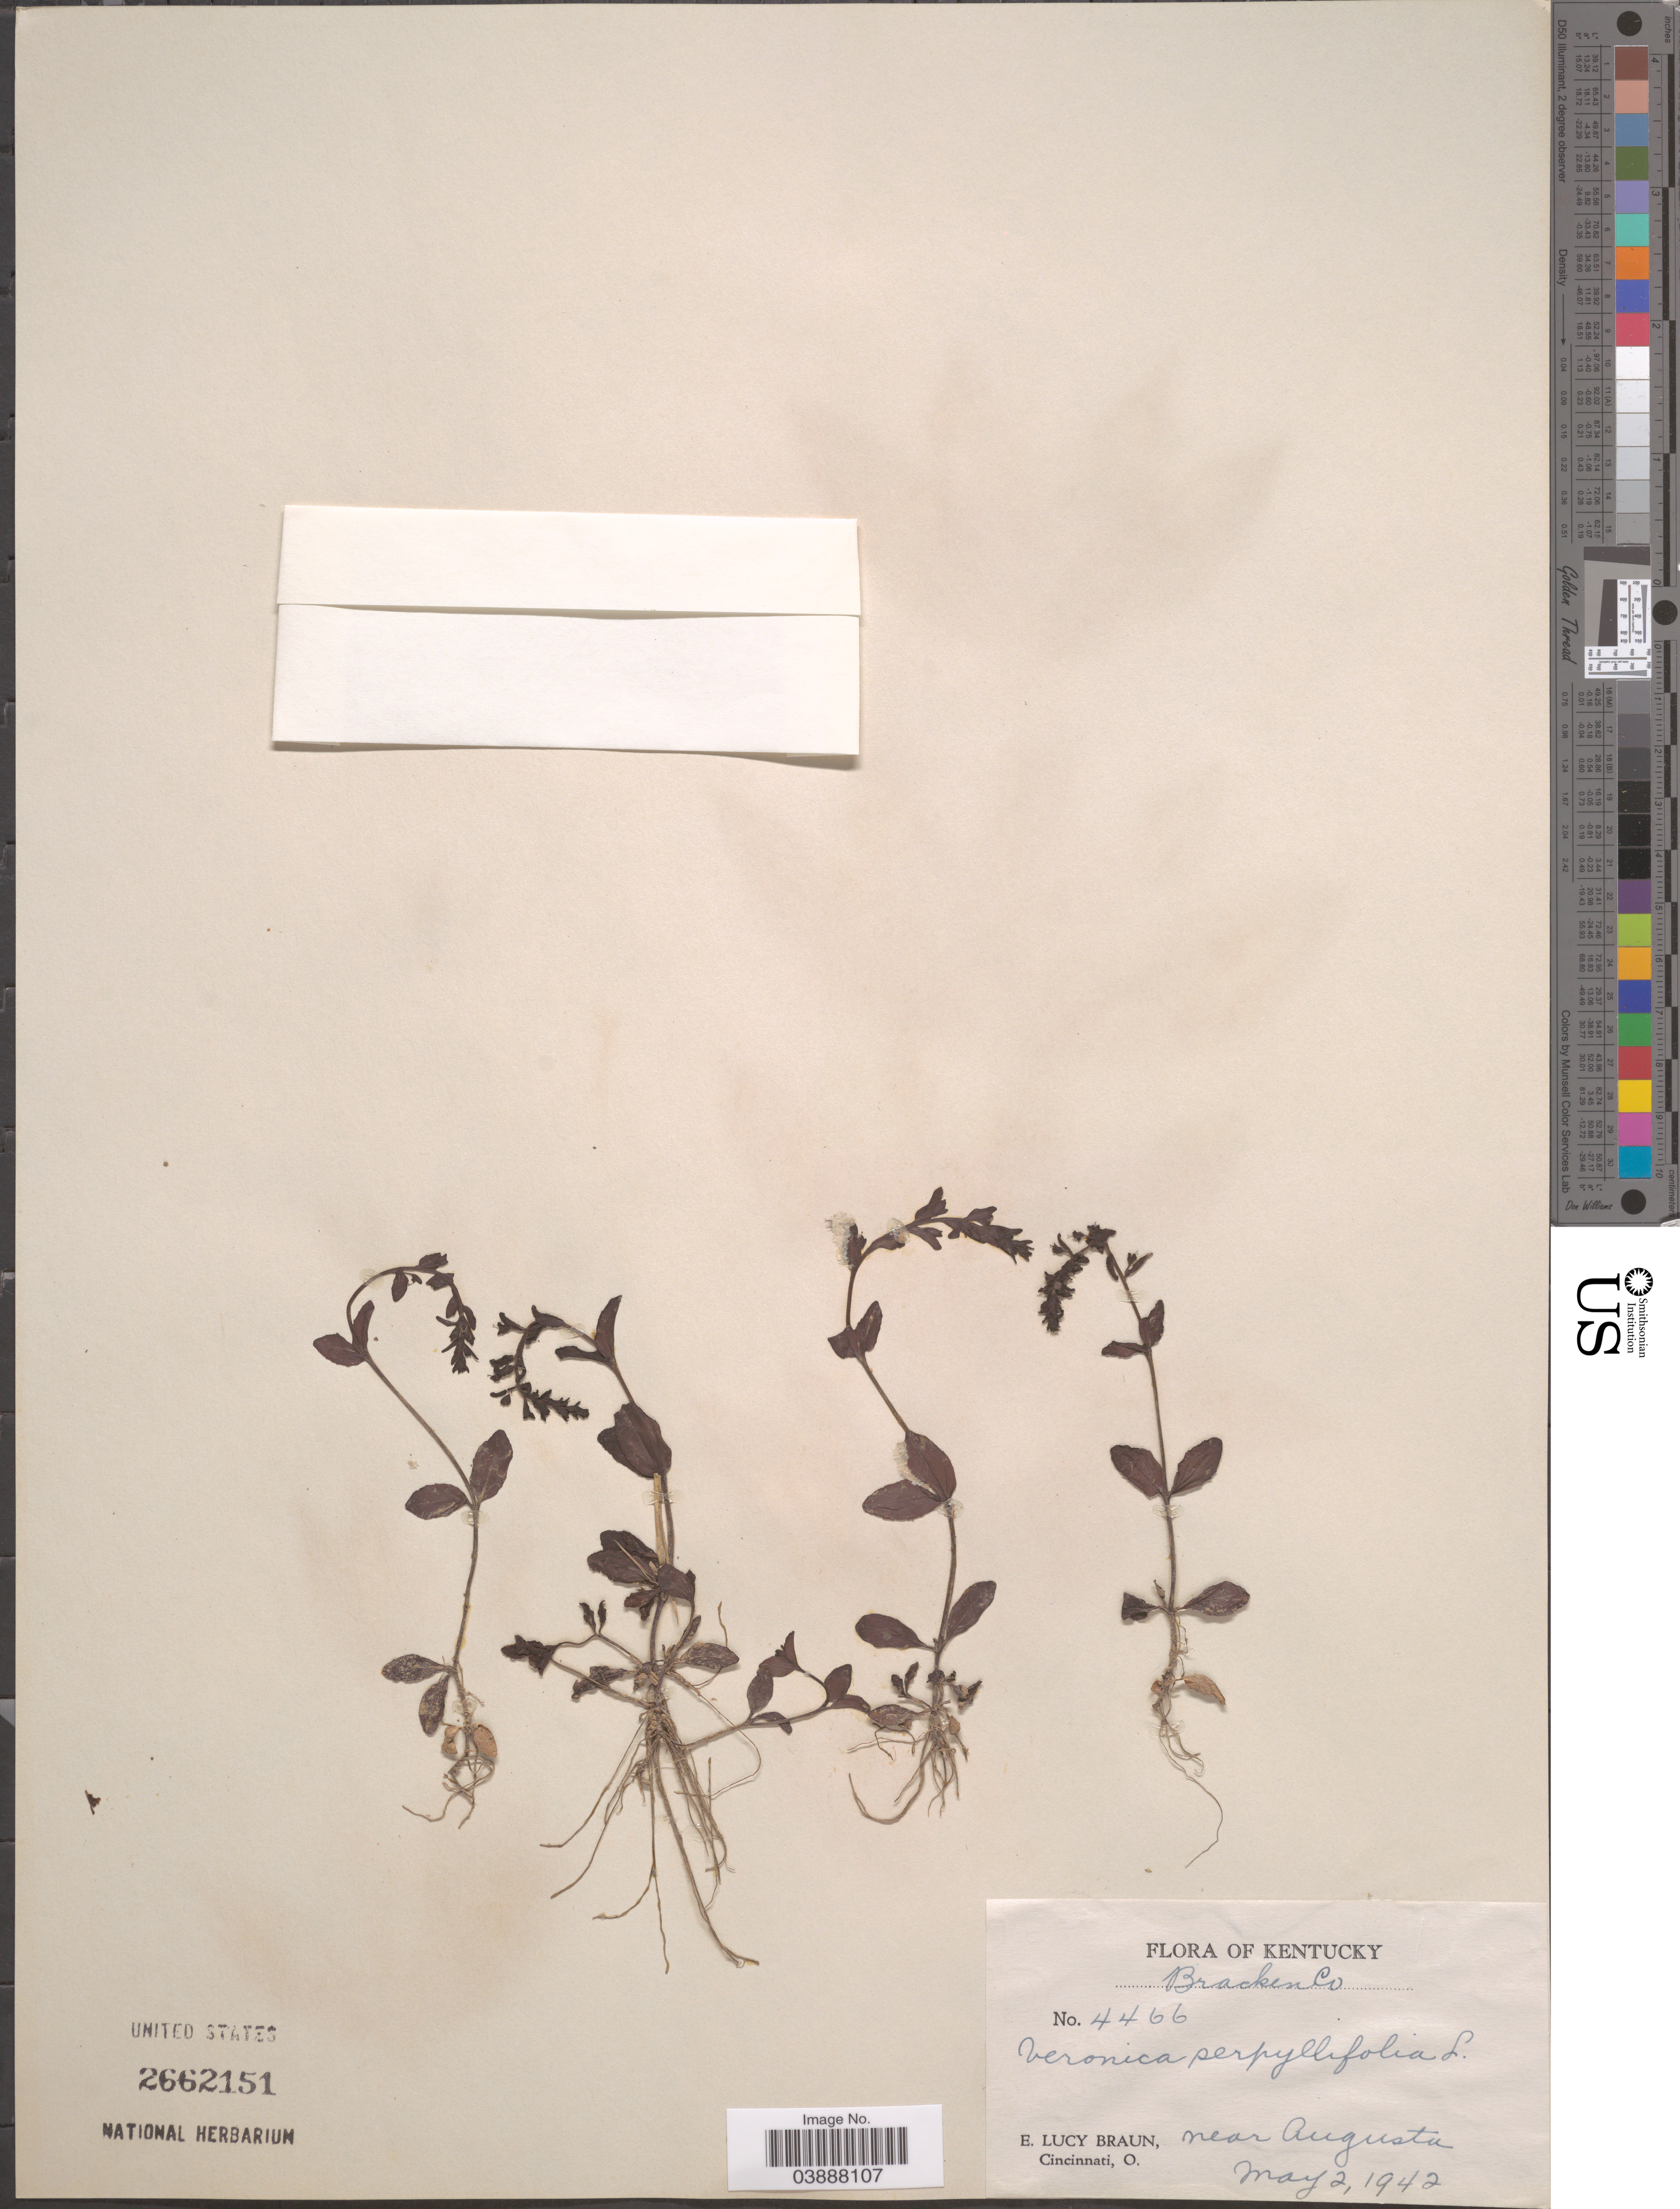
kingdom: Plantae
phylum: Tracheophyta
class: Magnoliopsida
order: Lamiales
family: Plantaginaceae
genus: Veronica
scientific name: Veronica serpyllifolia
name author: L.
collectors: E. L. Braun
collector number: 4466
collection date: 1942-05-02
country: United States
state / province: Kentucky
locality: Bracken Co. Near Augusta.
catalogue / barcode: US 2662151